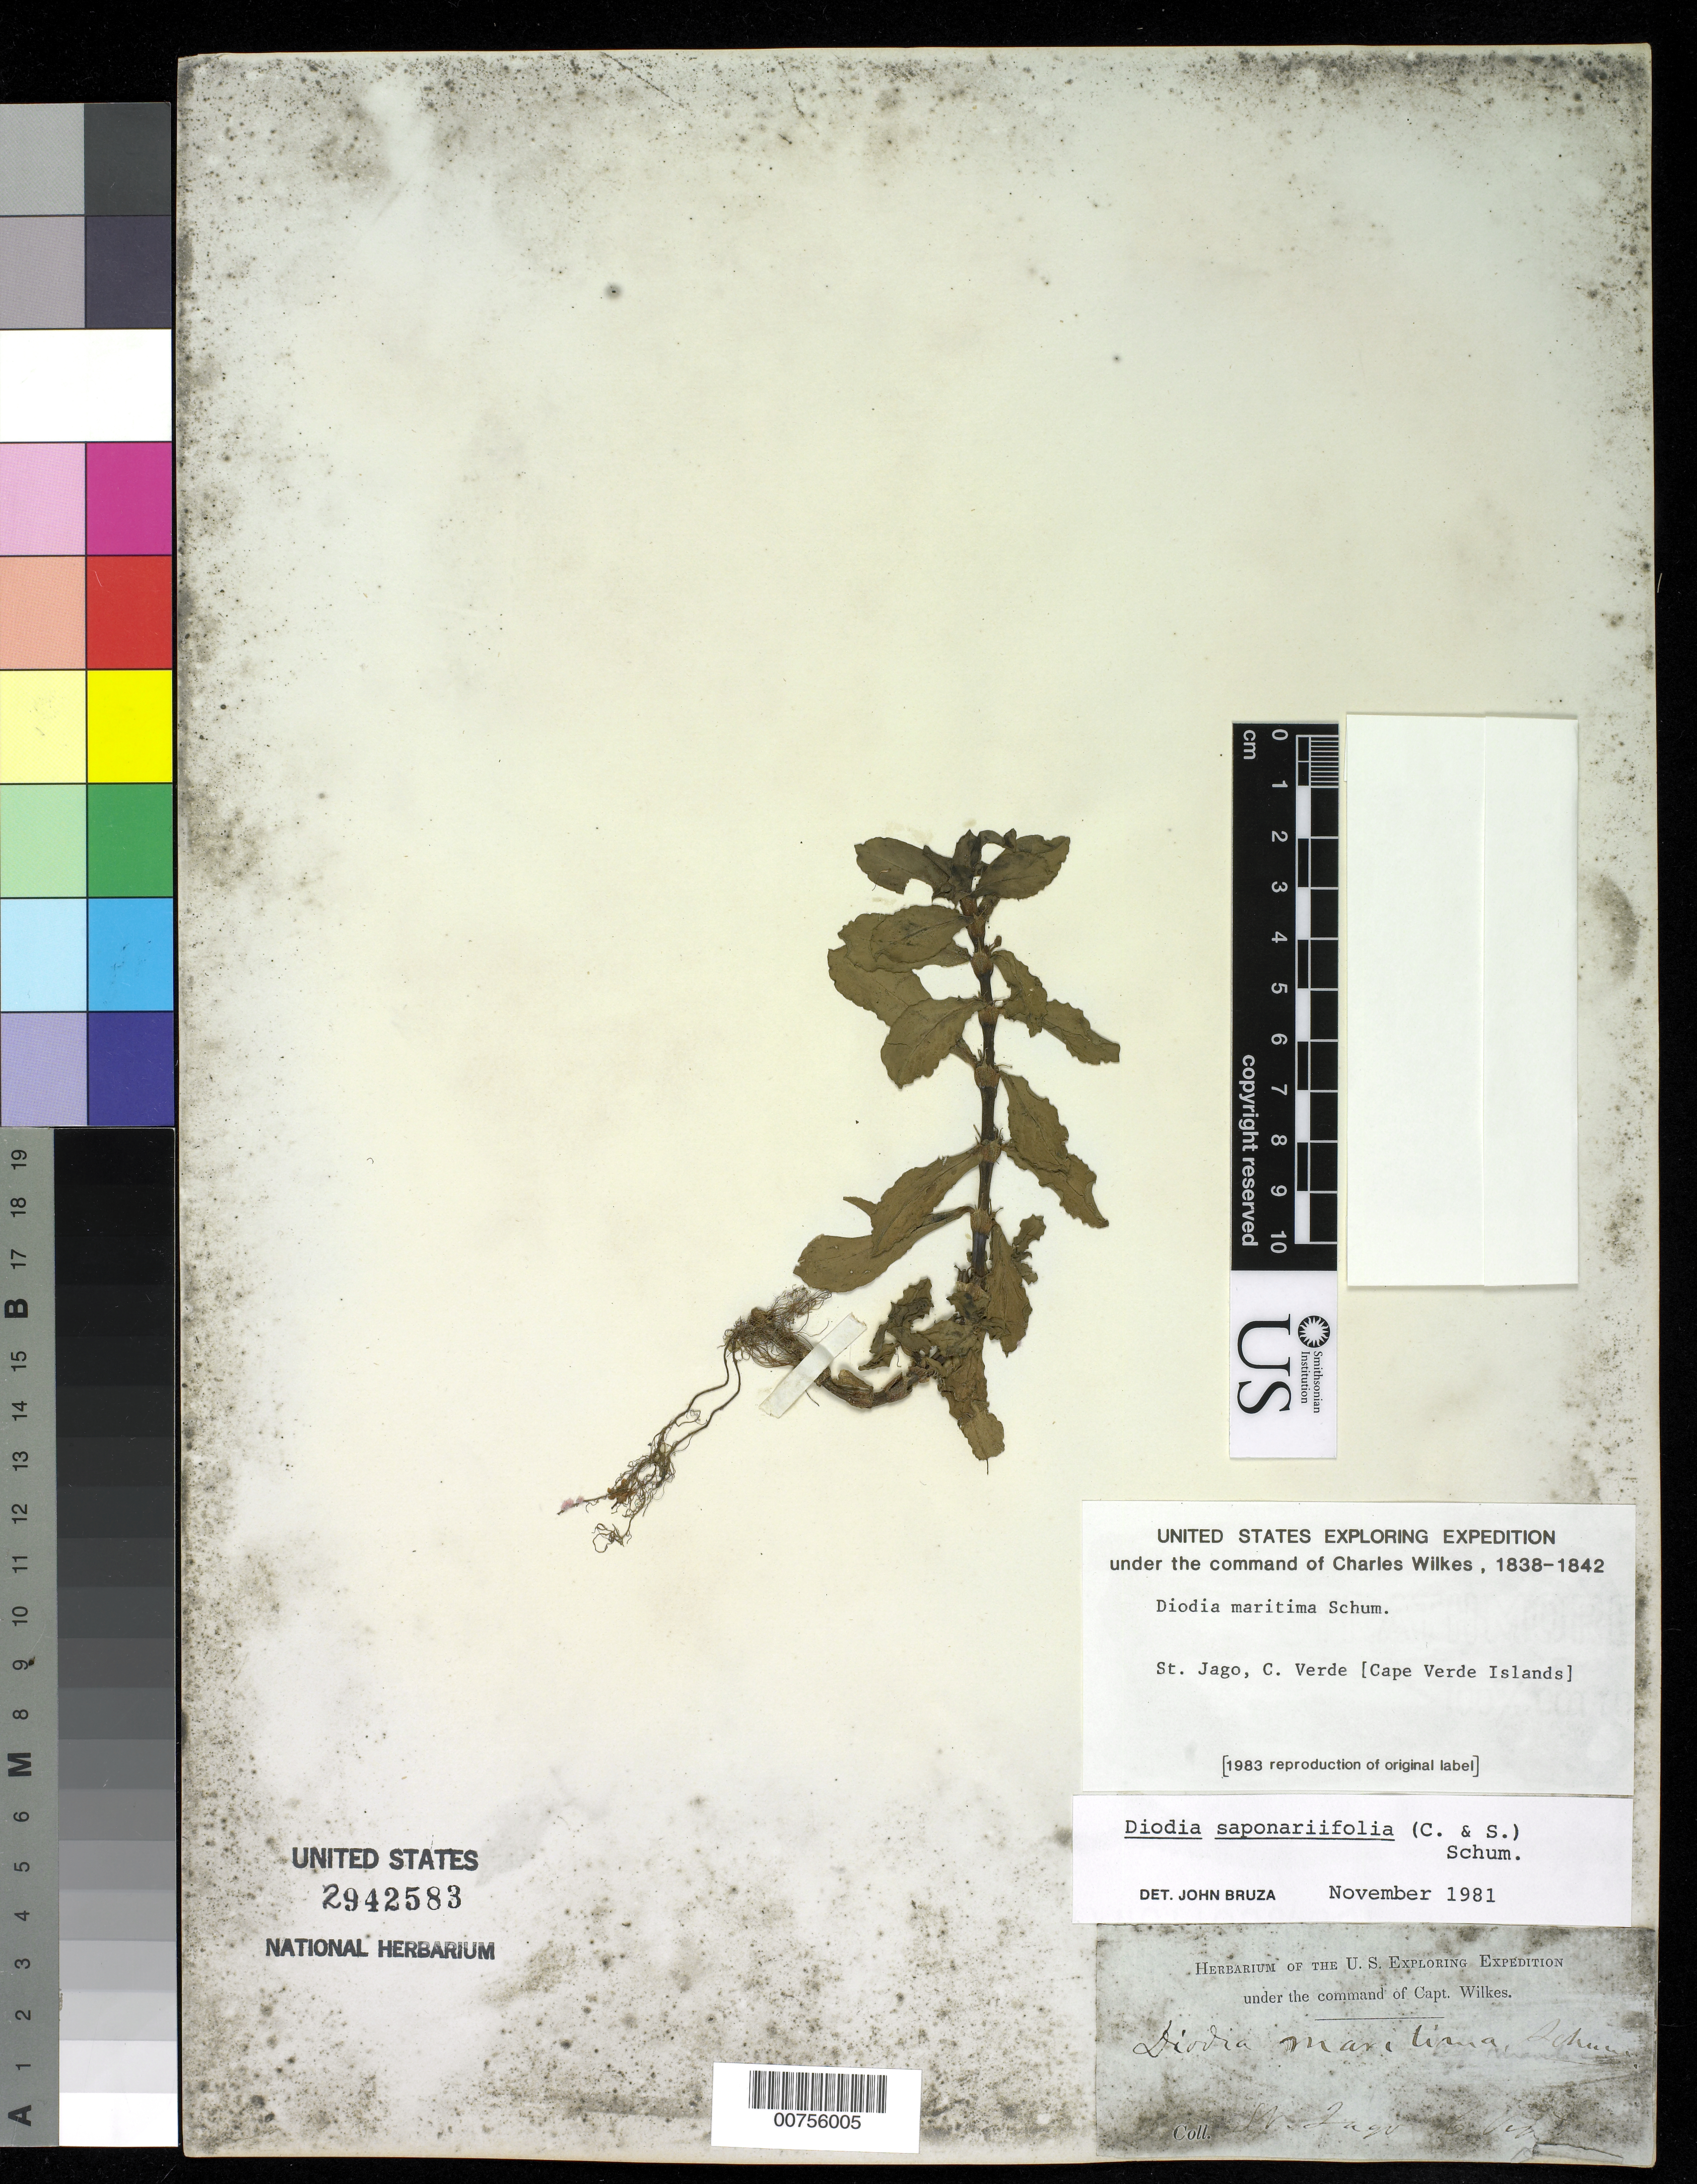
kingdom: Plantae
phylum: Tracheophyta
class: Magnoliopsida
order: Gentianales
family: Rubiaceae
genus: Diodia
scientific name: Diodia saponariifolia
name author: (Cham. & Schltdl.) K. Schum.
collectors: Wilkes Explor. Exped.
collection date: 1838/1842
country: Cape Verde Islands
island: São Tiago I.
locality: St. Jago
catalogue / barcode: US 2942583